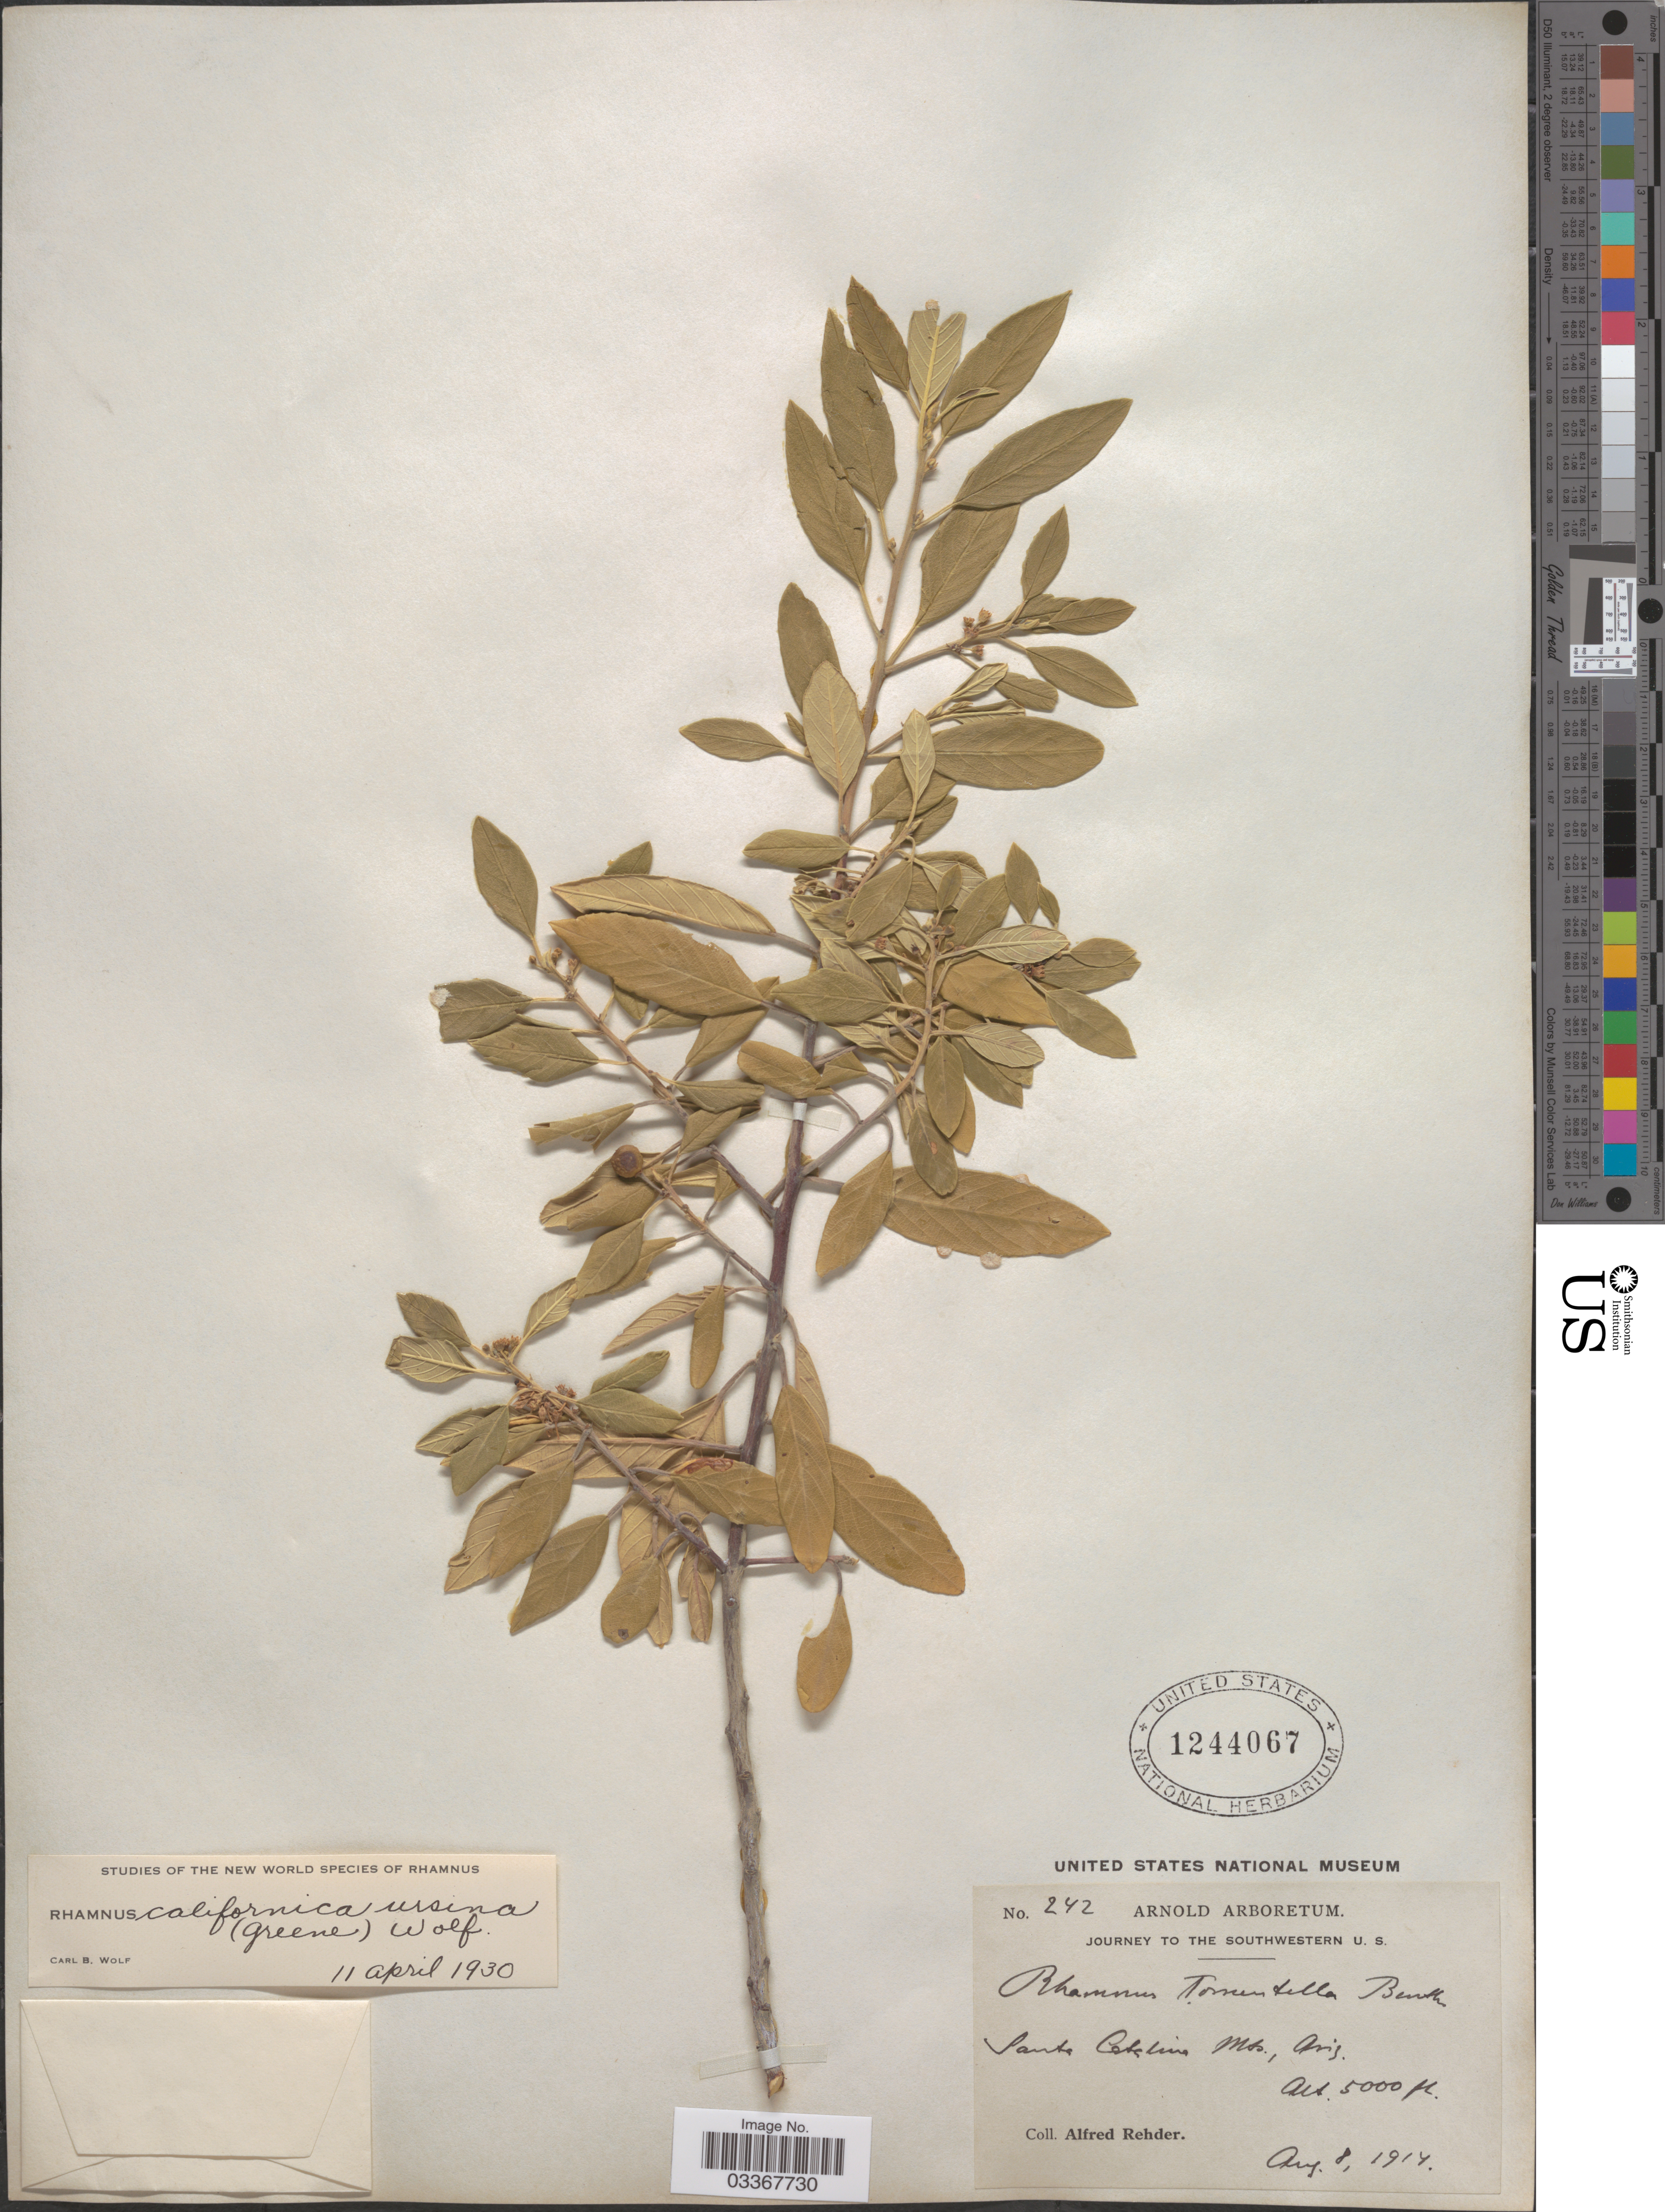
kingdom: Plantae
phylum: Tracheophyta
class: Magnoliopsida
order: Rosales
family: Rhamnaceae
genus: Frangula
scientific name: Frangula californica subsp. ursina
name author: (Greene) Kartesz & Gandhi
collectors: A. Rehder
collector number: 242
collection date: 1914-08-08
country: United States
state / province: Arizona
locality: Southwestern U.S., Santa Catalina Mts.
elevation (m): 1524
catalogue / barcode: US 1244067